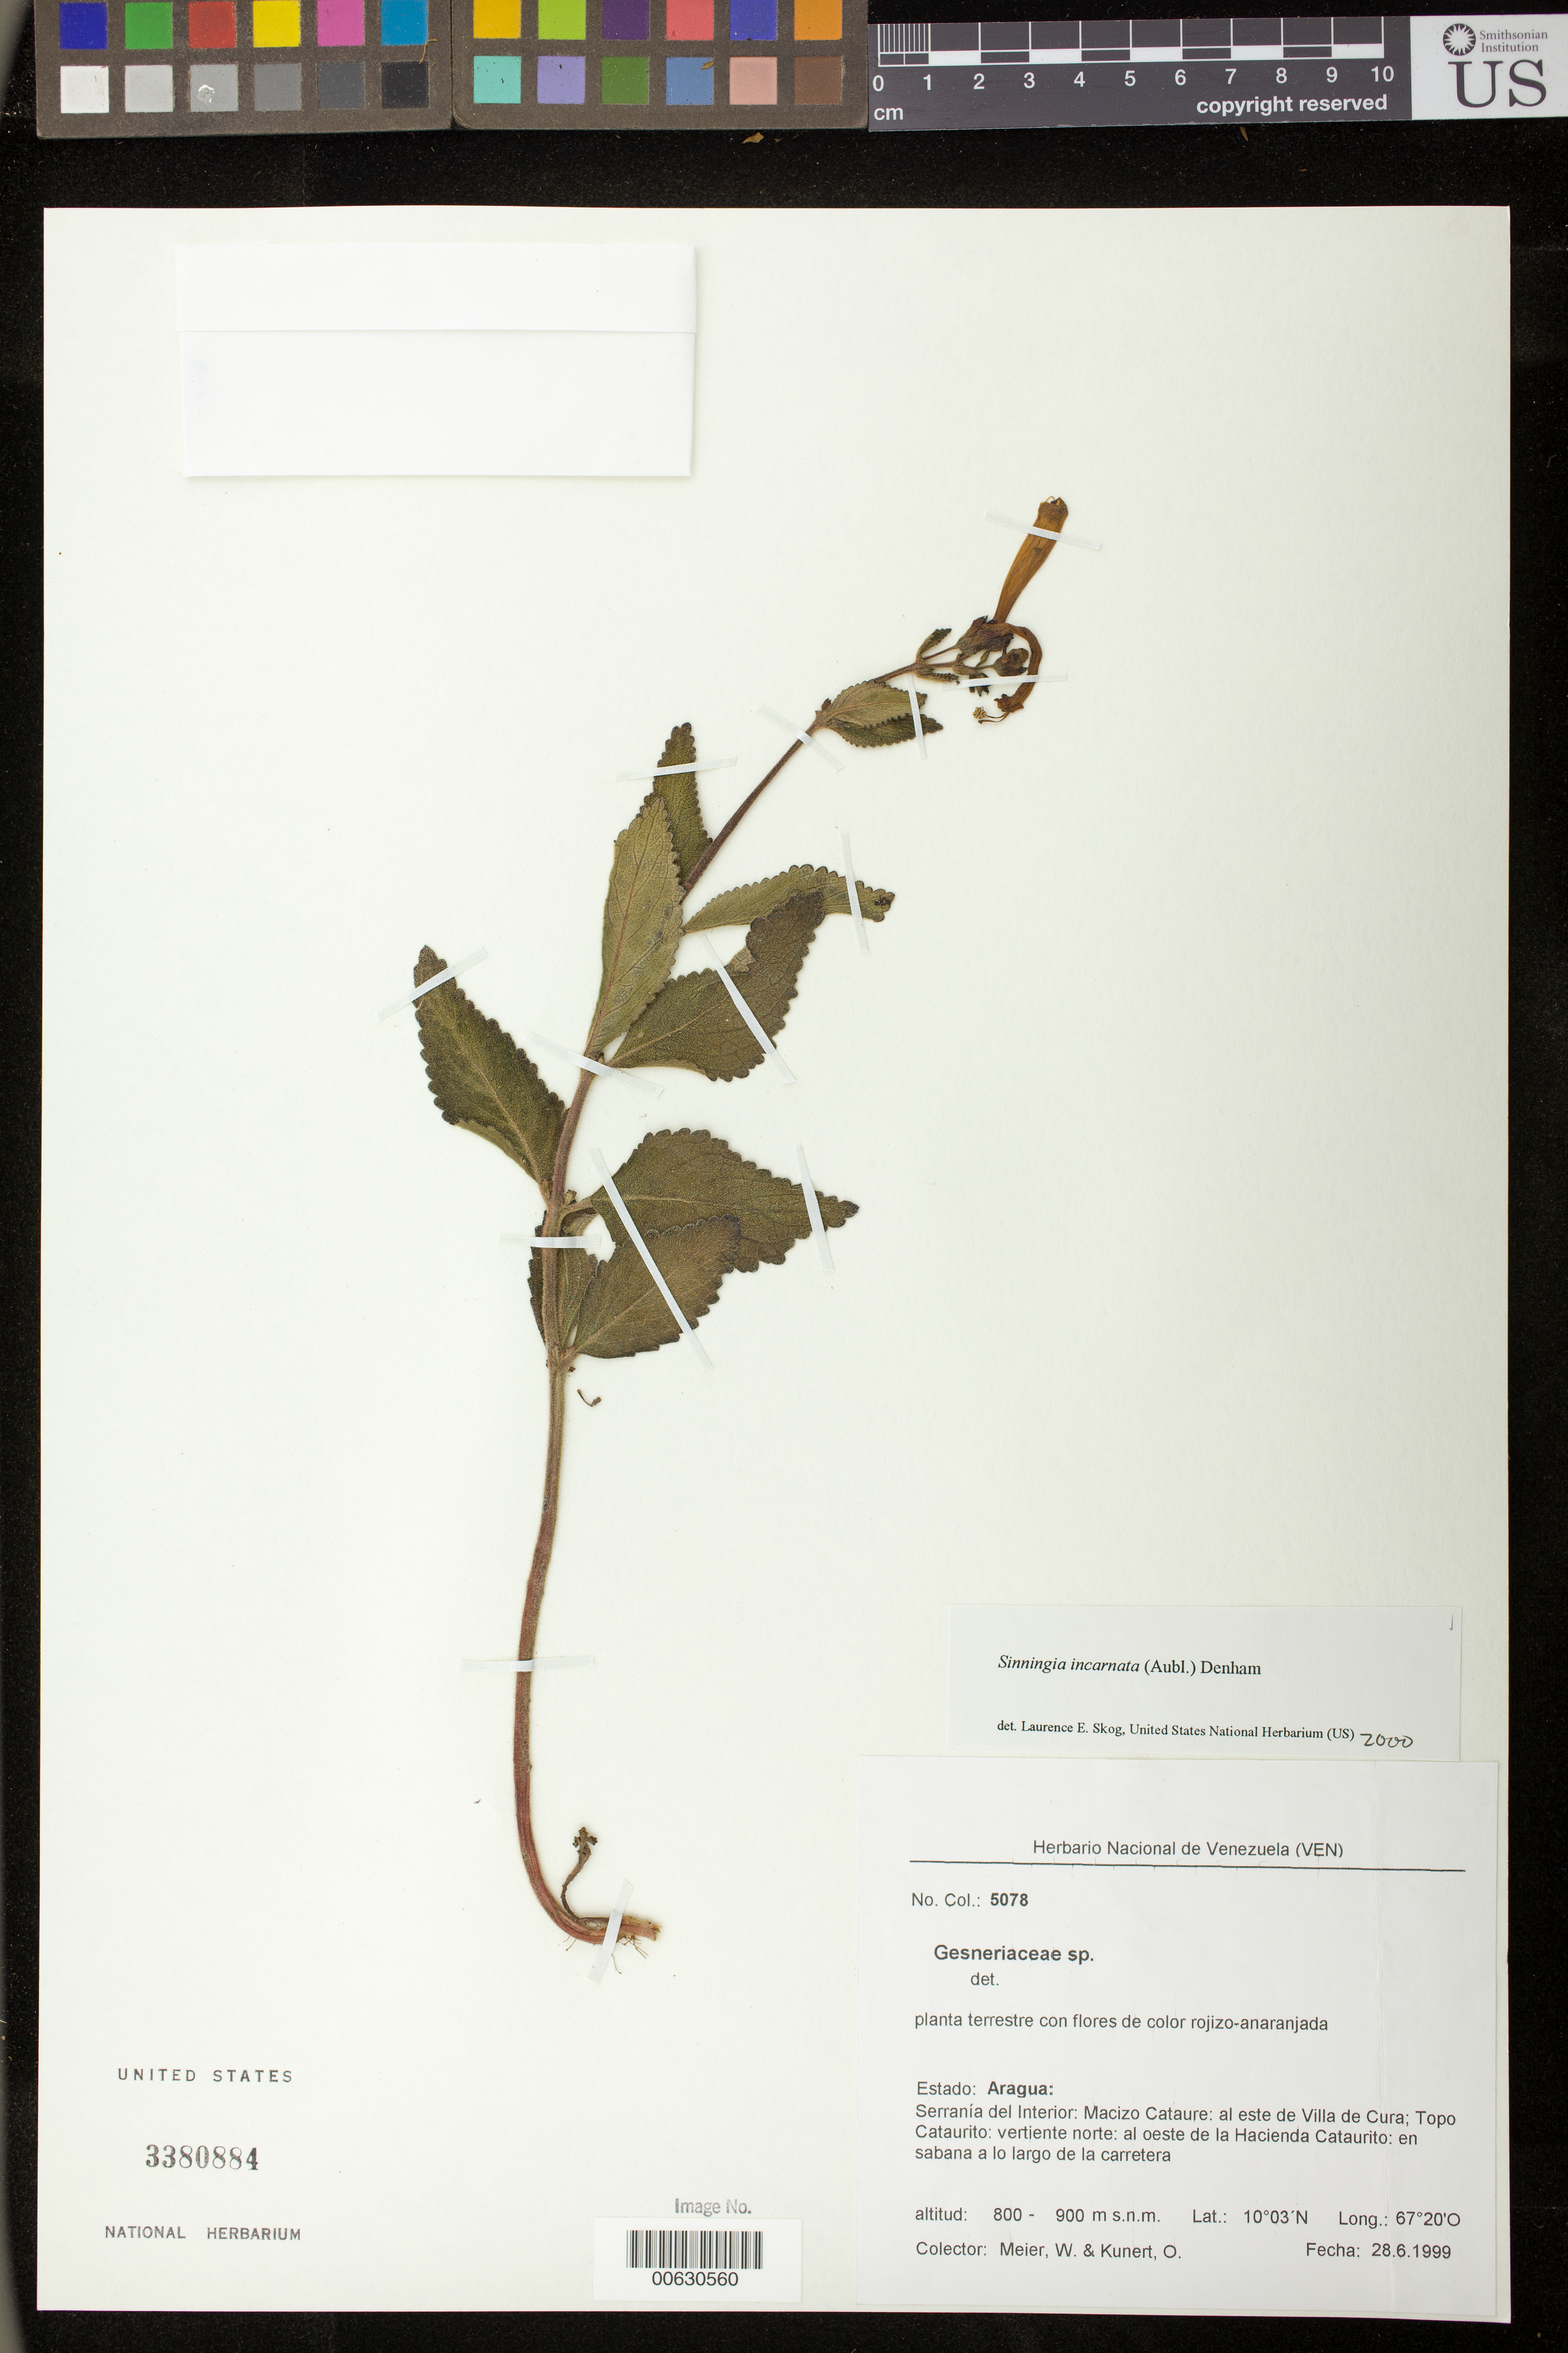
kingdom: Plantae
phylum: Tracheophyta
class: Magnoliopsida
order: Lamiales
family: Gesneriaceae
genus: Sinningia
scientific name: Sinningia incarnata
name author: (Aubl.) D.L. Denham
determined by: Skog, Laurence E.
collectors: W. Meier & O. Kunert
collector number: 5078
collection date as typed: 28 Jun 1999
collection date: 1999-06-28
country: Venezuela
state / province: Aragua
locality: Serranía del Interior: Macizo Cataure: al este de Villa de Cura; Topo Cataurito: vertiente norte: al oeste de la Hacienda Cataurito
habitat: En sabana a lo largo de la carretera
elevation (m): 800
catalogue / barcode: US 3380884